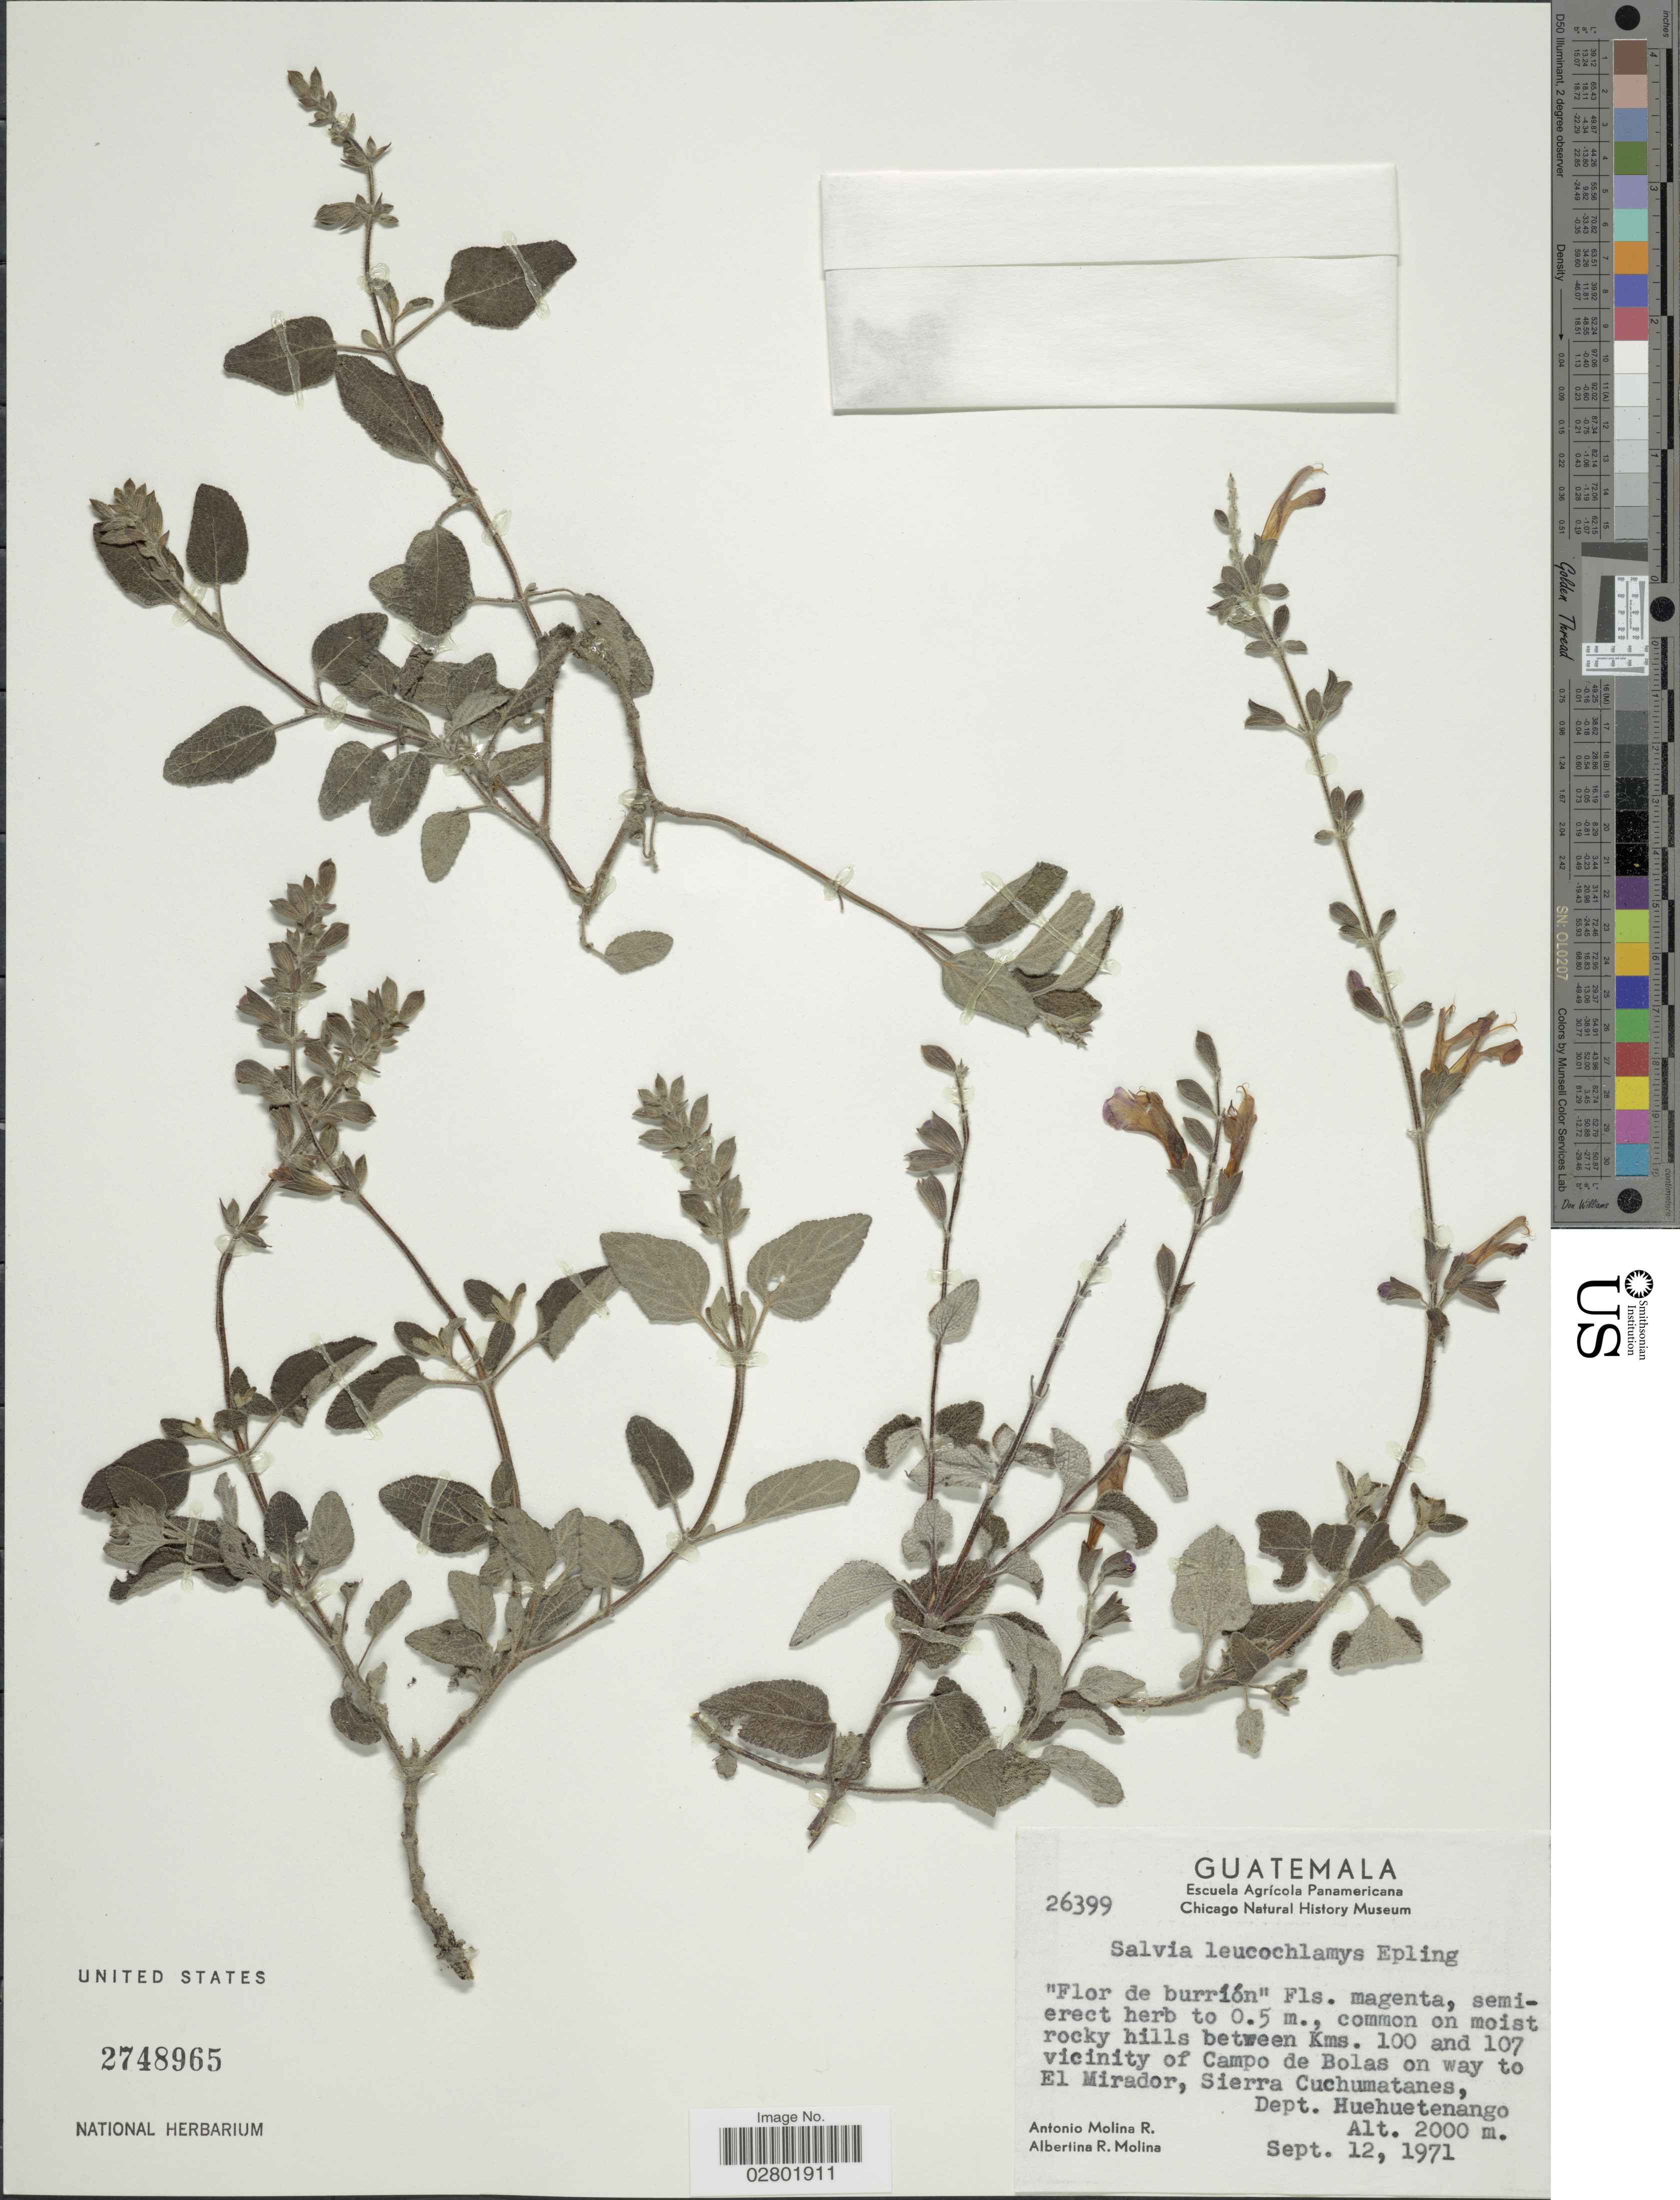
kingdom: Plantae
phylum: Tracheophyta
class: Magnoliopsida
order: Lamiales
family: Lamiaceae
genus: Salvia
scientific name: Salvia leucochlamys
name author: Epling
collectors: A. Molina R. & A. R. Molina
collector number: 26399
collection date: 1971-09-12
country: Guatemala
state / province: Huehuetenango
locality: Common on moist rocky hills between Kms. 100 and 107 vicinity of Campo de Bolas on way to El Mirador, Sierra Cuchumatanes, Dept. Huehuetenango.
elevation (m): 2000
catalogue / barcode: US 2748965